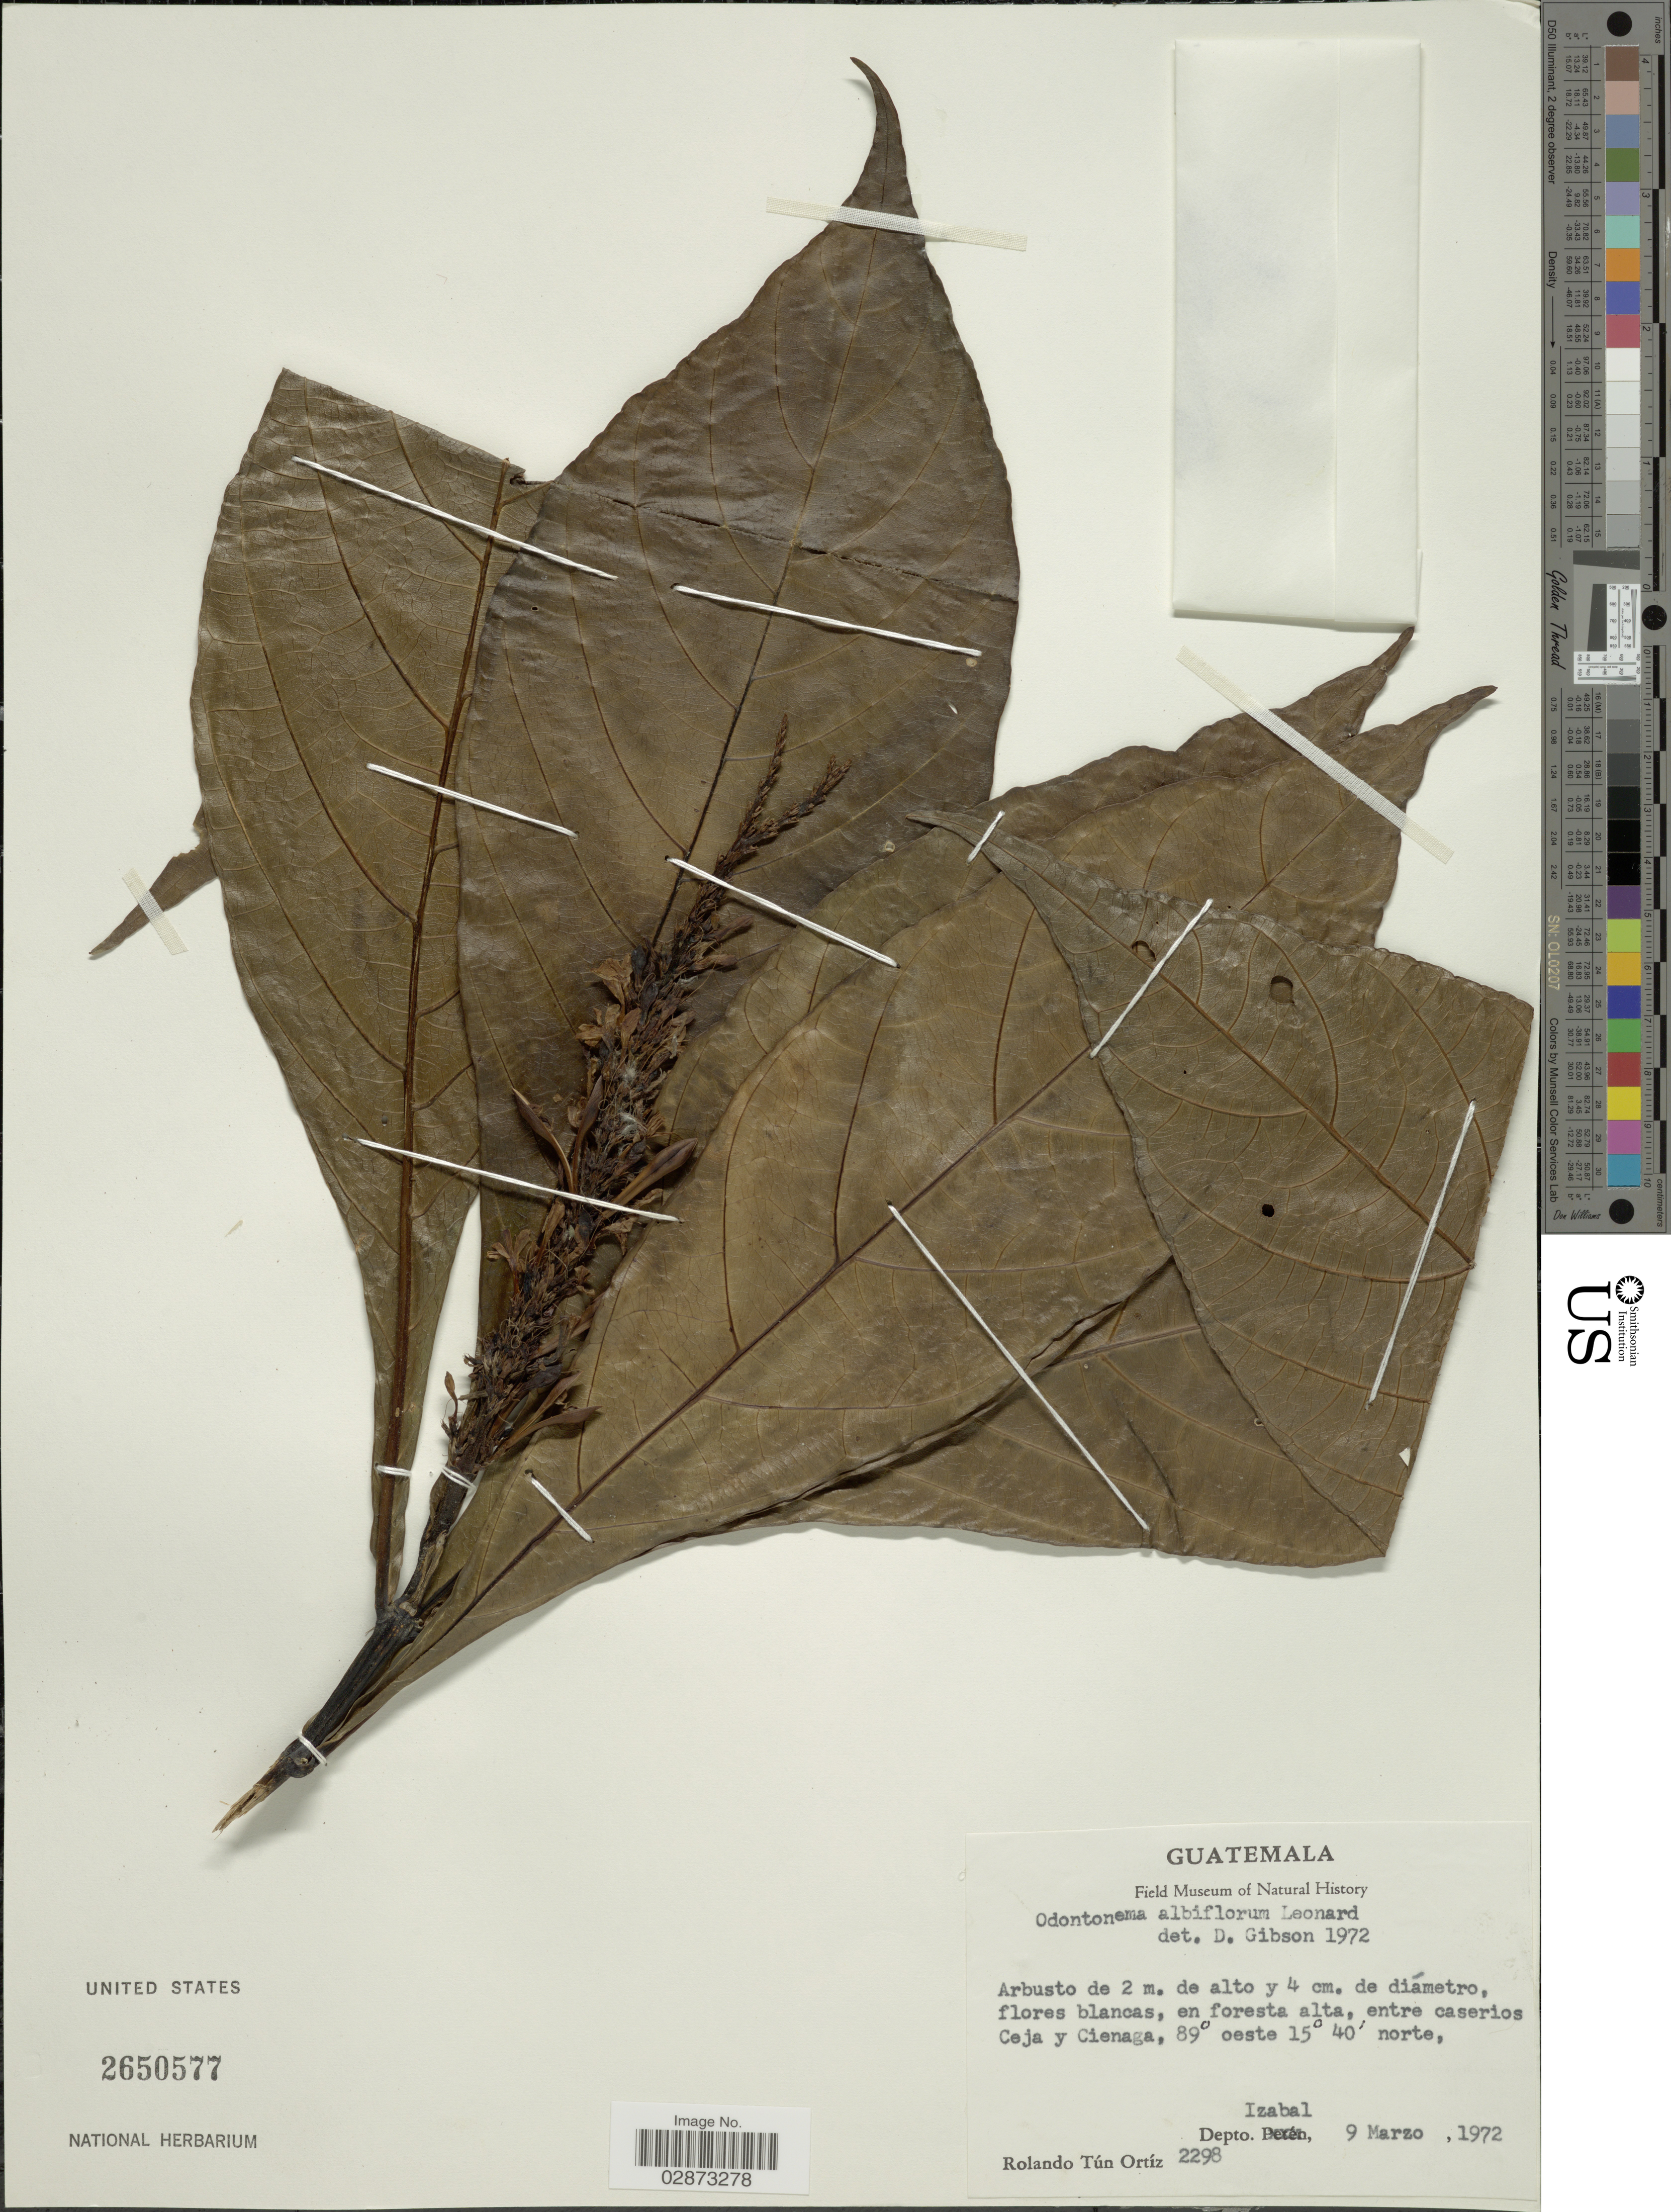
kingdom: Plantae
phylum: Tracheophyta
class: Magnoliopsida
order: Lamiales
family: Acanthaceae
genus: Odontonema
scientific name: Odontonema albiflorum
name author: Leonard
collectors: R. Tún Ortíz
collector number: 2298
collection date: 1972-03-09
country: Guatemala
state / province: Izabal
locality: Entre caserios Ceja y Cienaga. Depto. Izabal.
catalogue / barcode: US 2650577